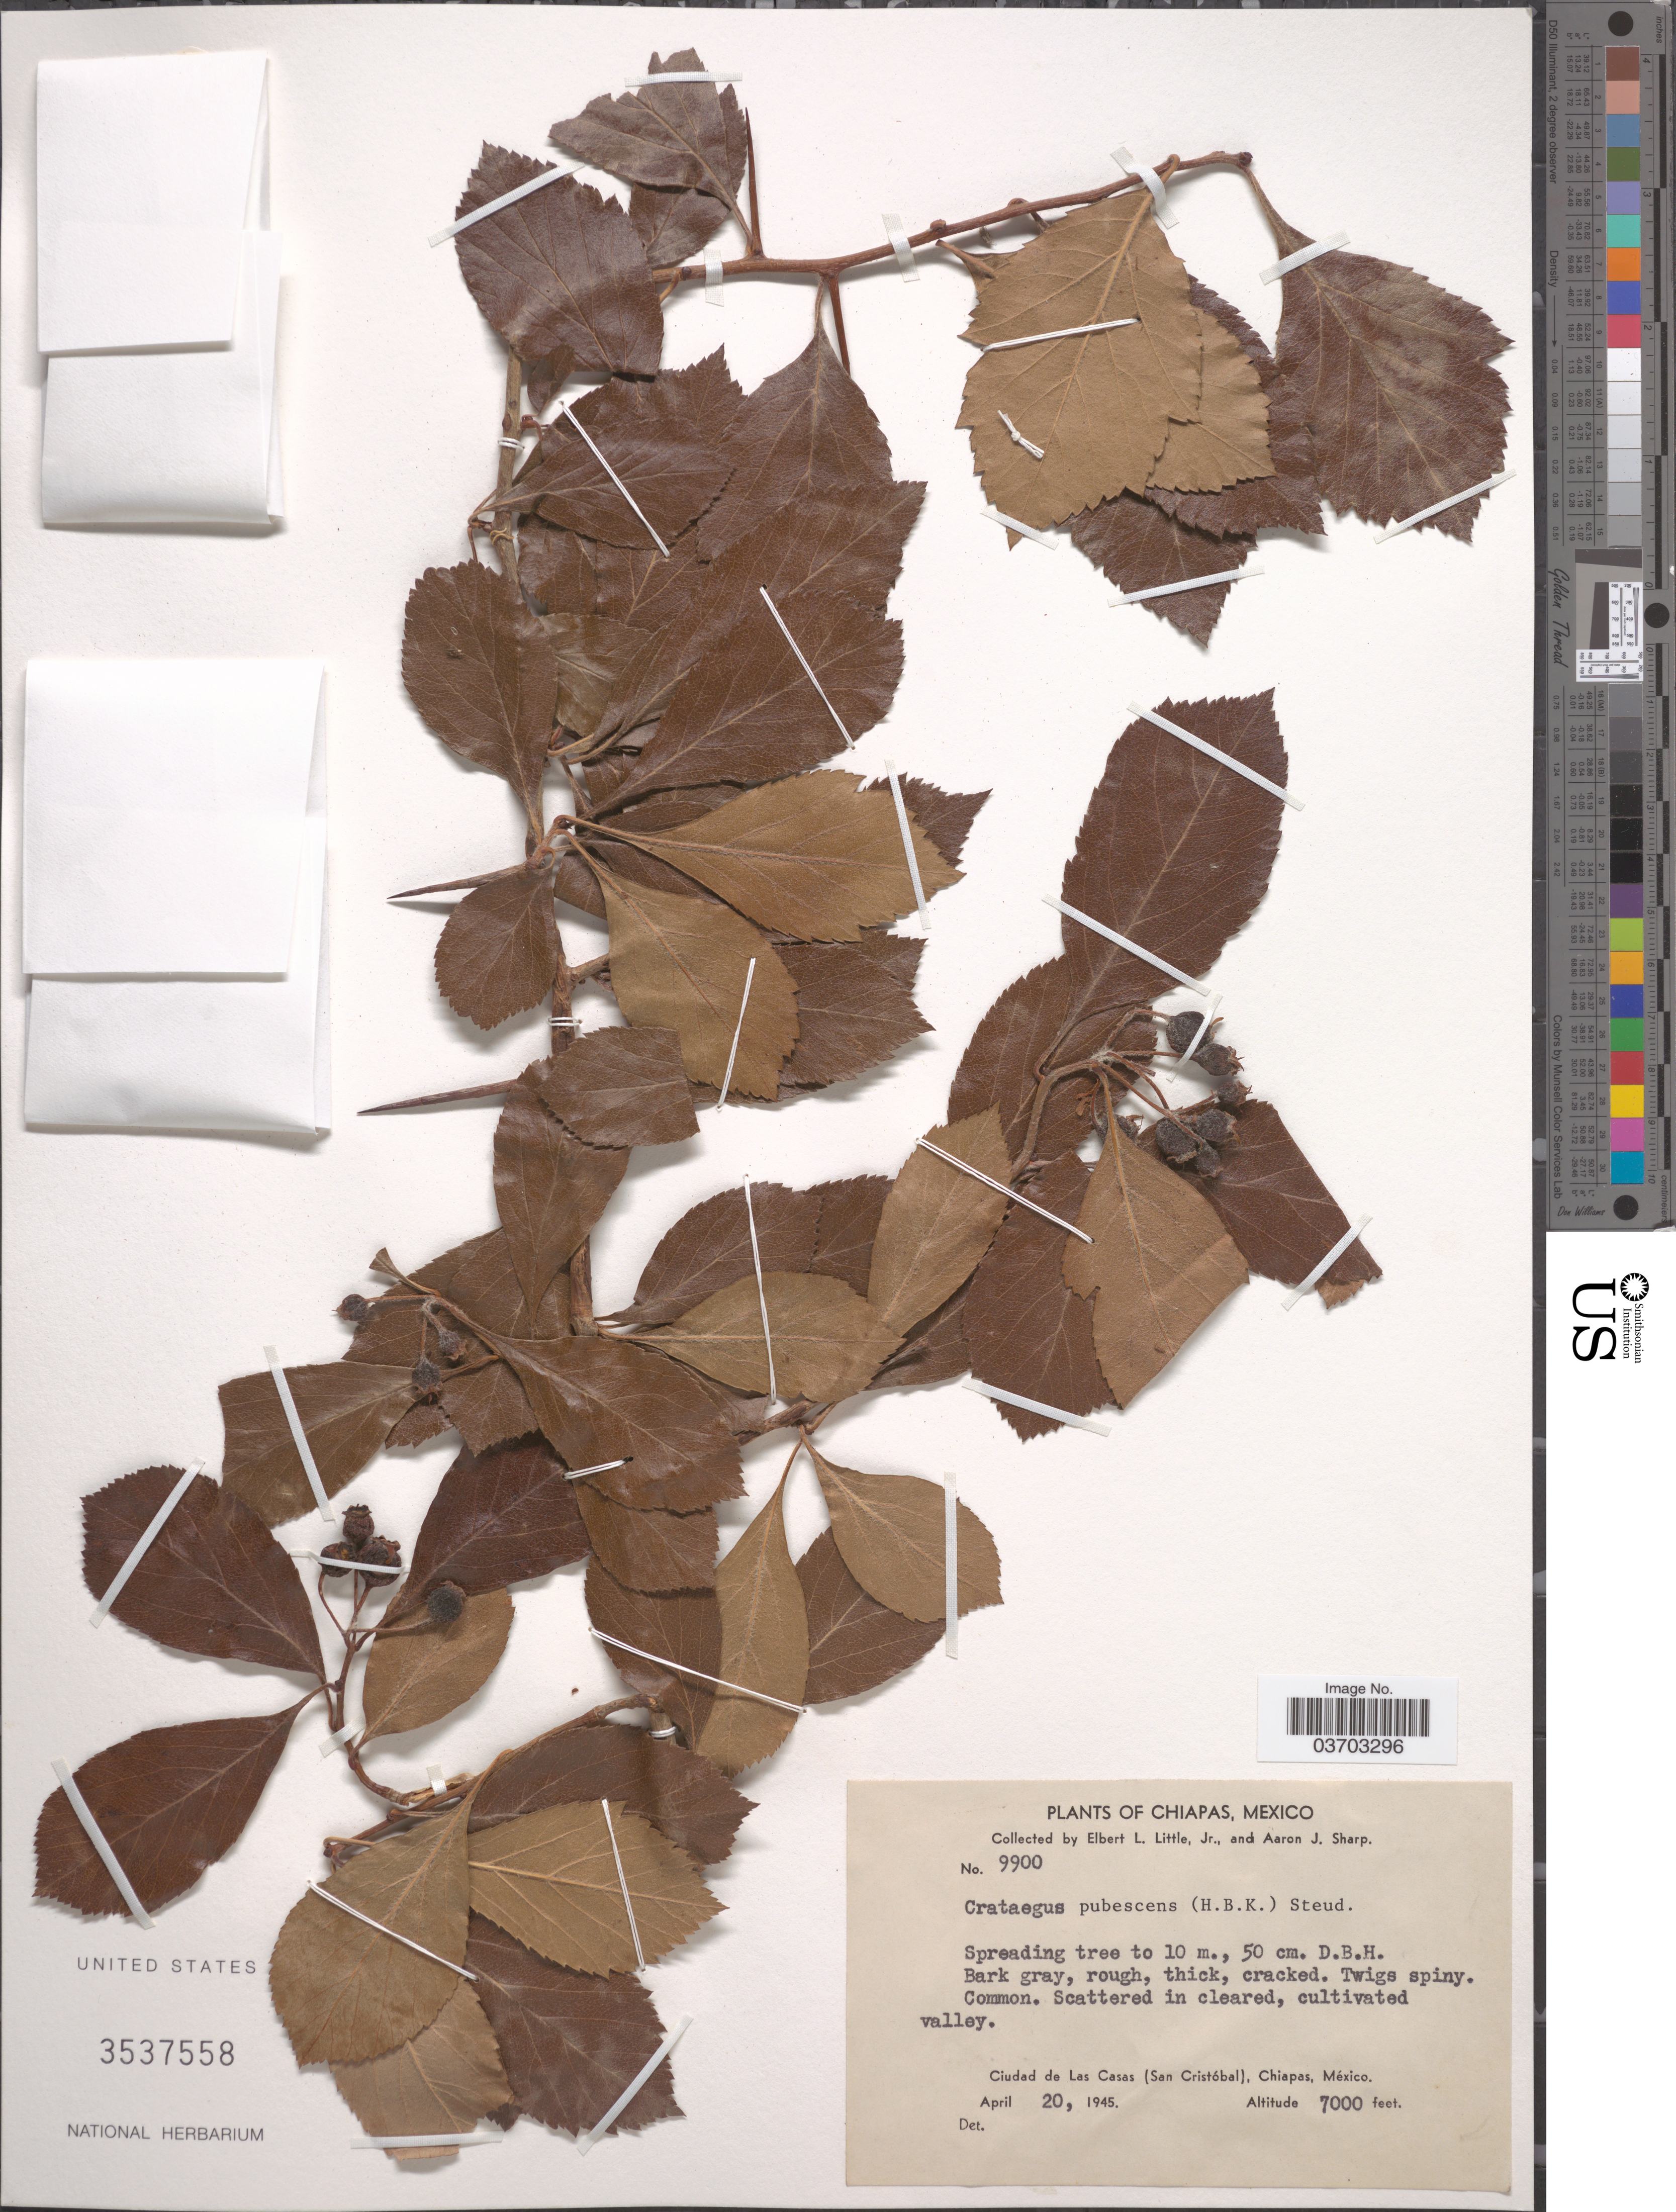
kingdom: Plantae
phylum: Tracheophyta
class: Magnoliopsida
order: Rosales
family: Rosaceae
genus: Crataegus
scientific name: Crataegus pubescens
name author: (C. Presl) C. Presl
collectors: E. L. Little & Mrs A. J. Sharp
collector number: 9900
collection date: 1945-04-20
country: Mexico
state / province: Chiapas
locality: Ciudad de Las Casas (San Cristóbal).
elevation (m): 2134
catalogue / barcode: US 3537558